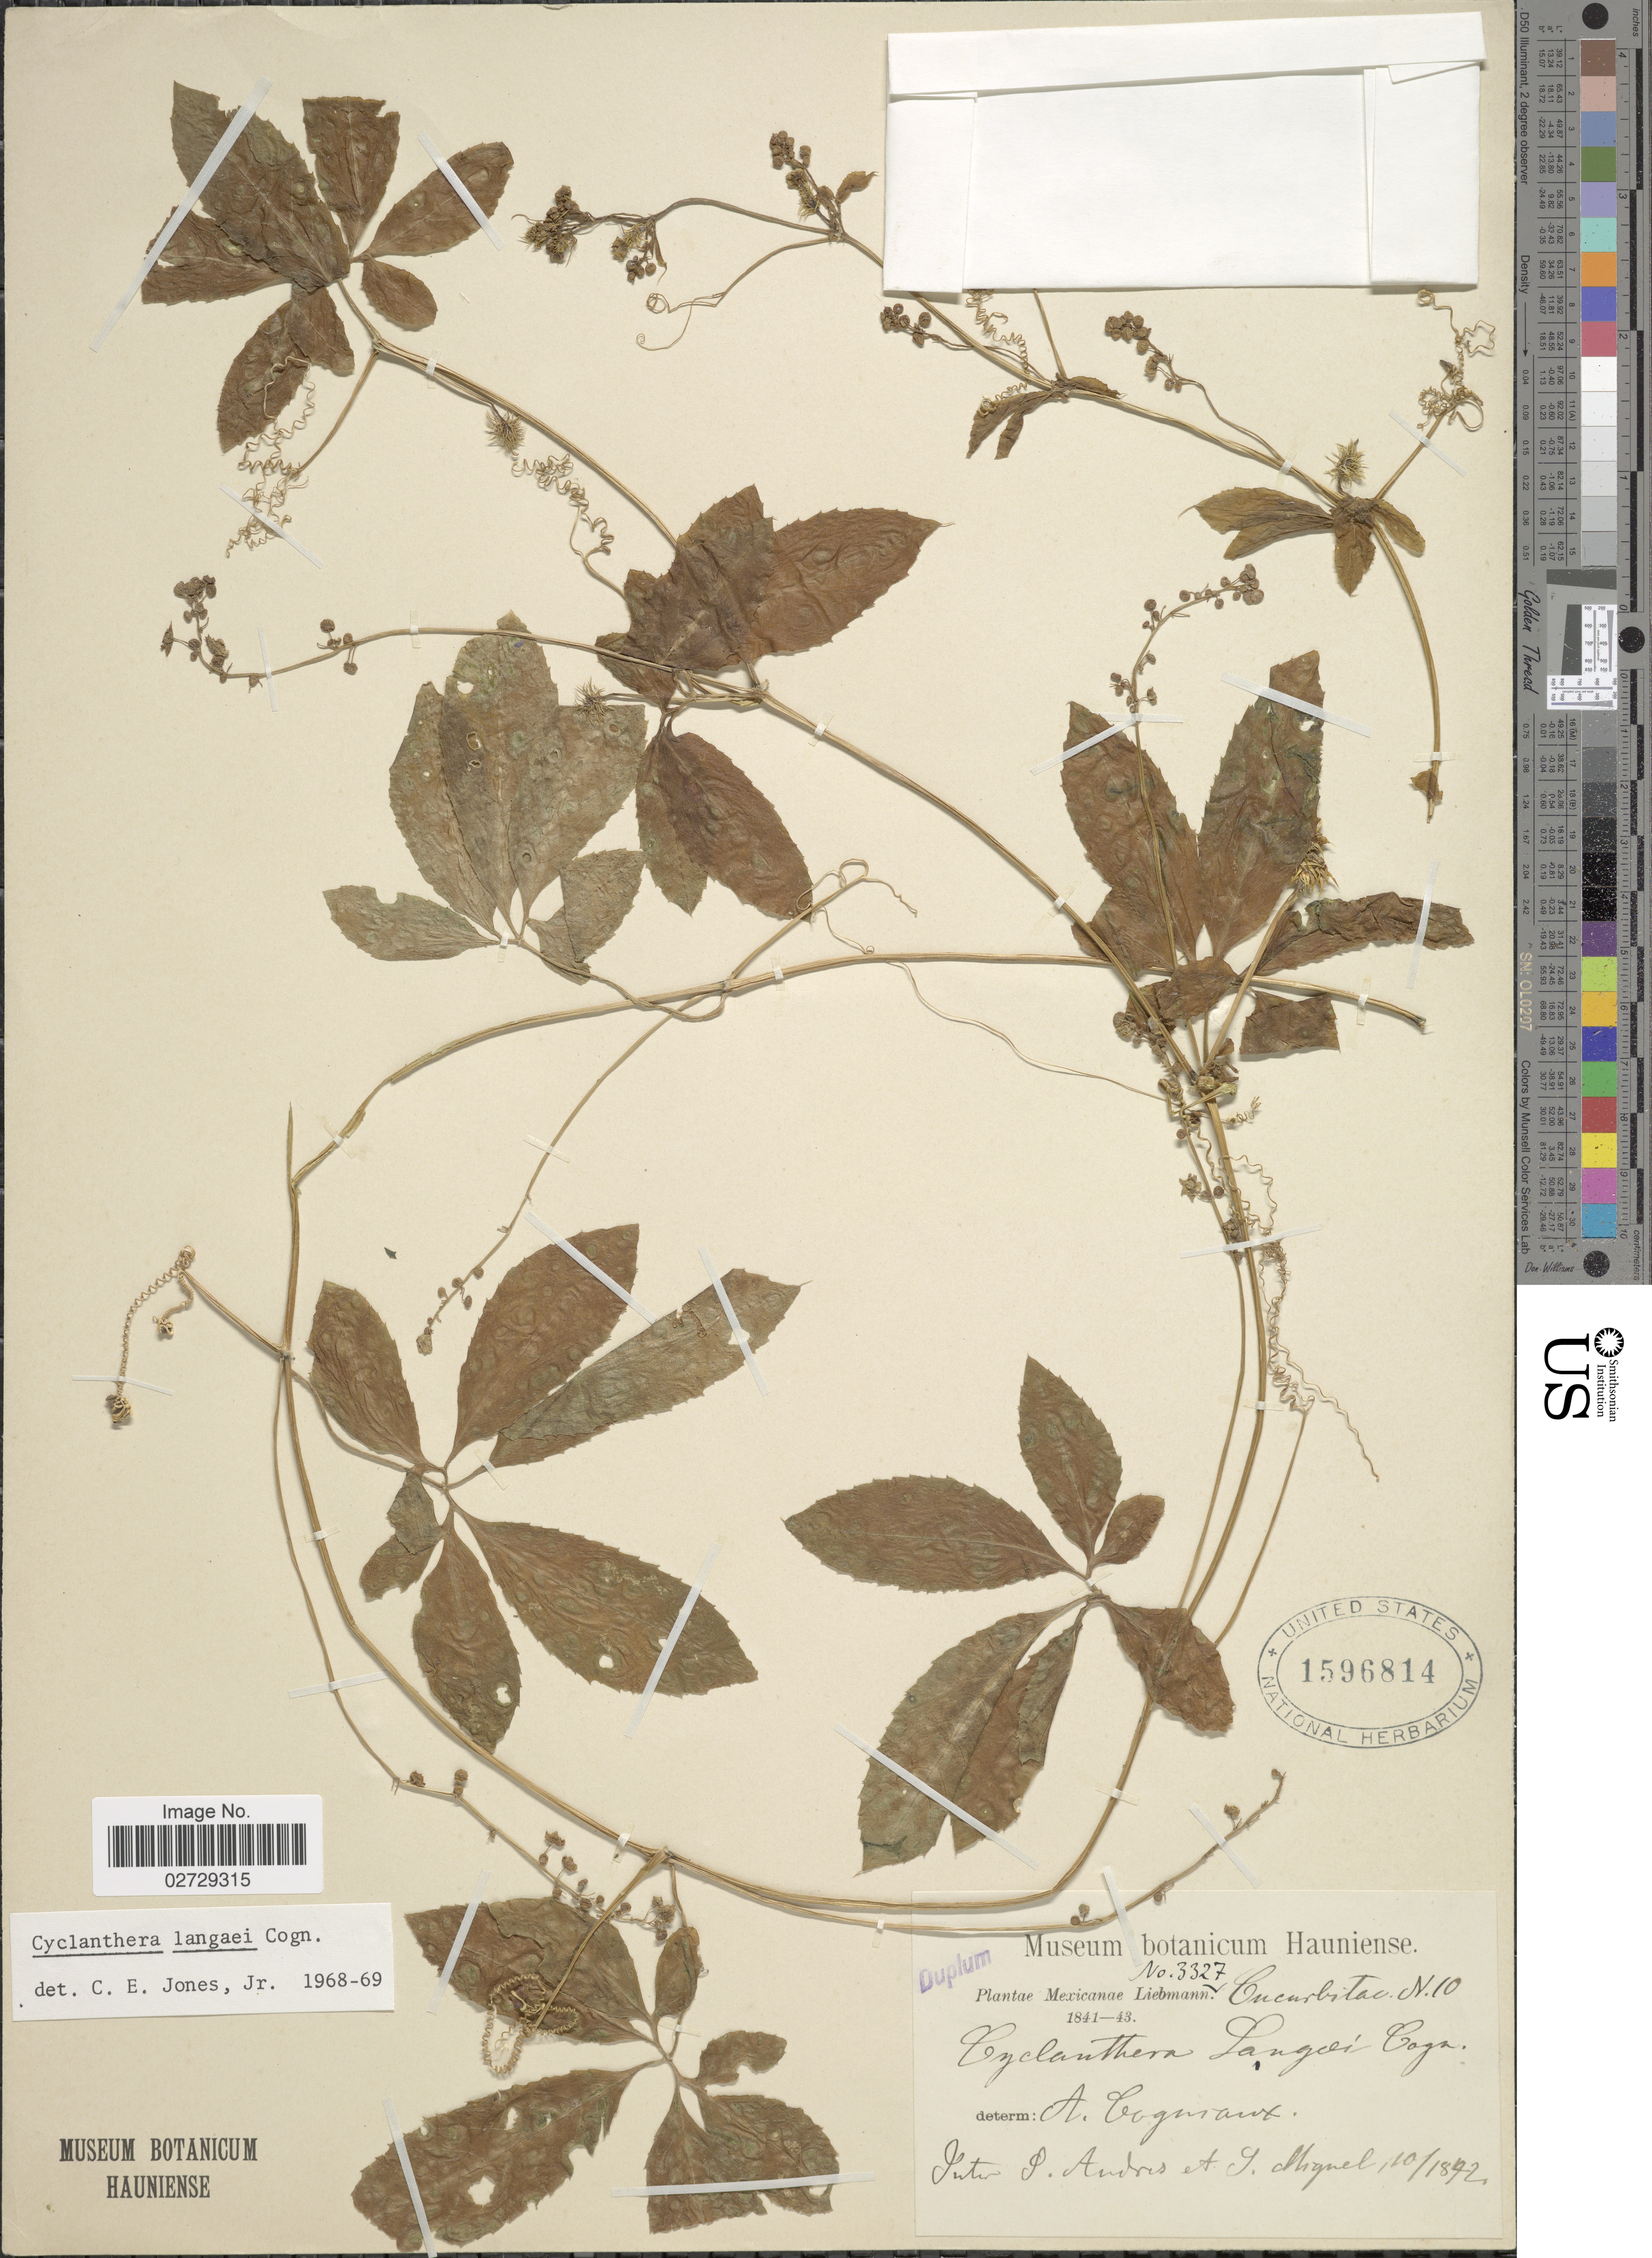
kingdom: Plantae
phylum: Tracheophyta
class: Magnoliopsida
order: Cucurbitales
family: Cucurbitaceae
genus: Cyclanthera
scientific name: Cyclanthera langaei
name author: Cogn.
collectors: Liebmann, --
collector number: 3327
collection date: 1842-10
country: Mexico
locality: Inter S. Andres et S. Miguel.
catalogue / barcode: US 1596814